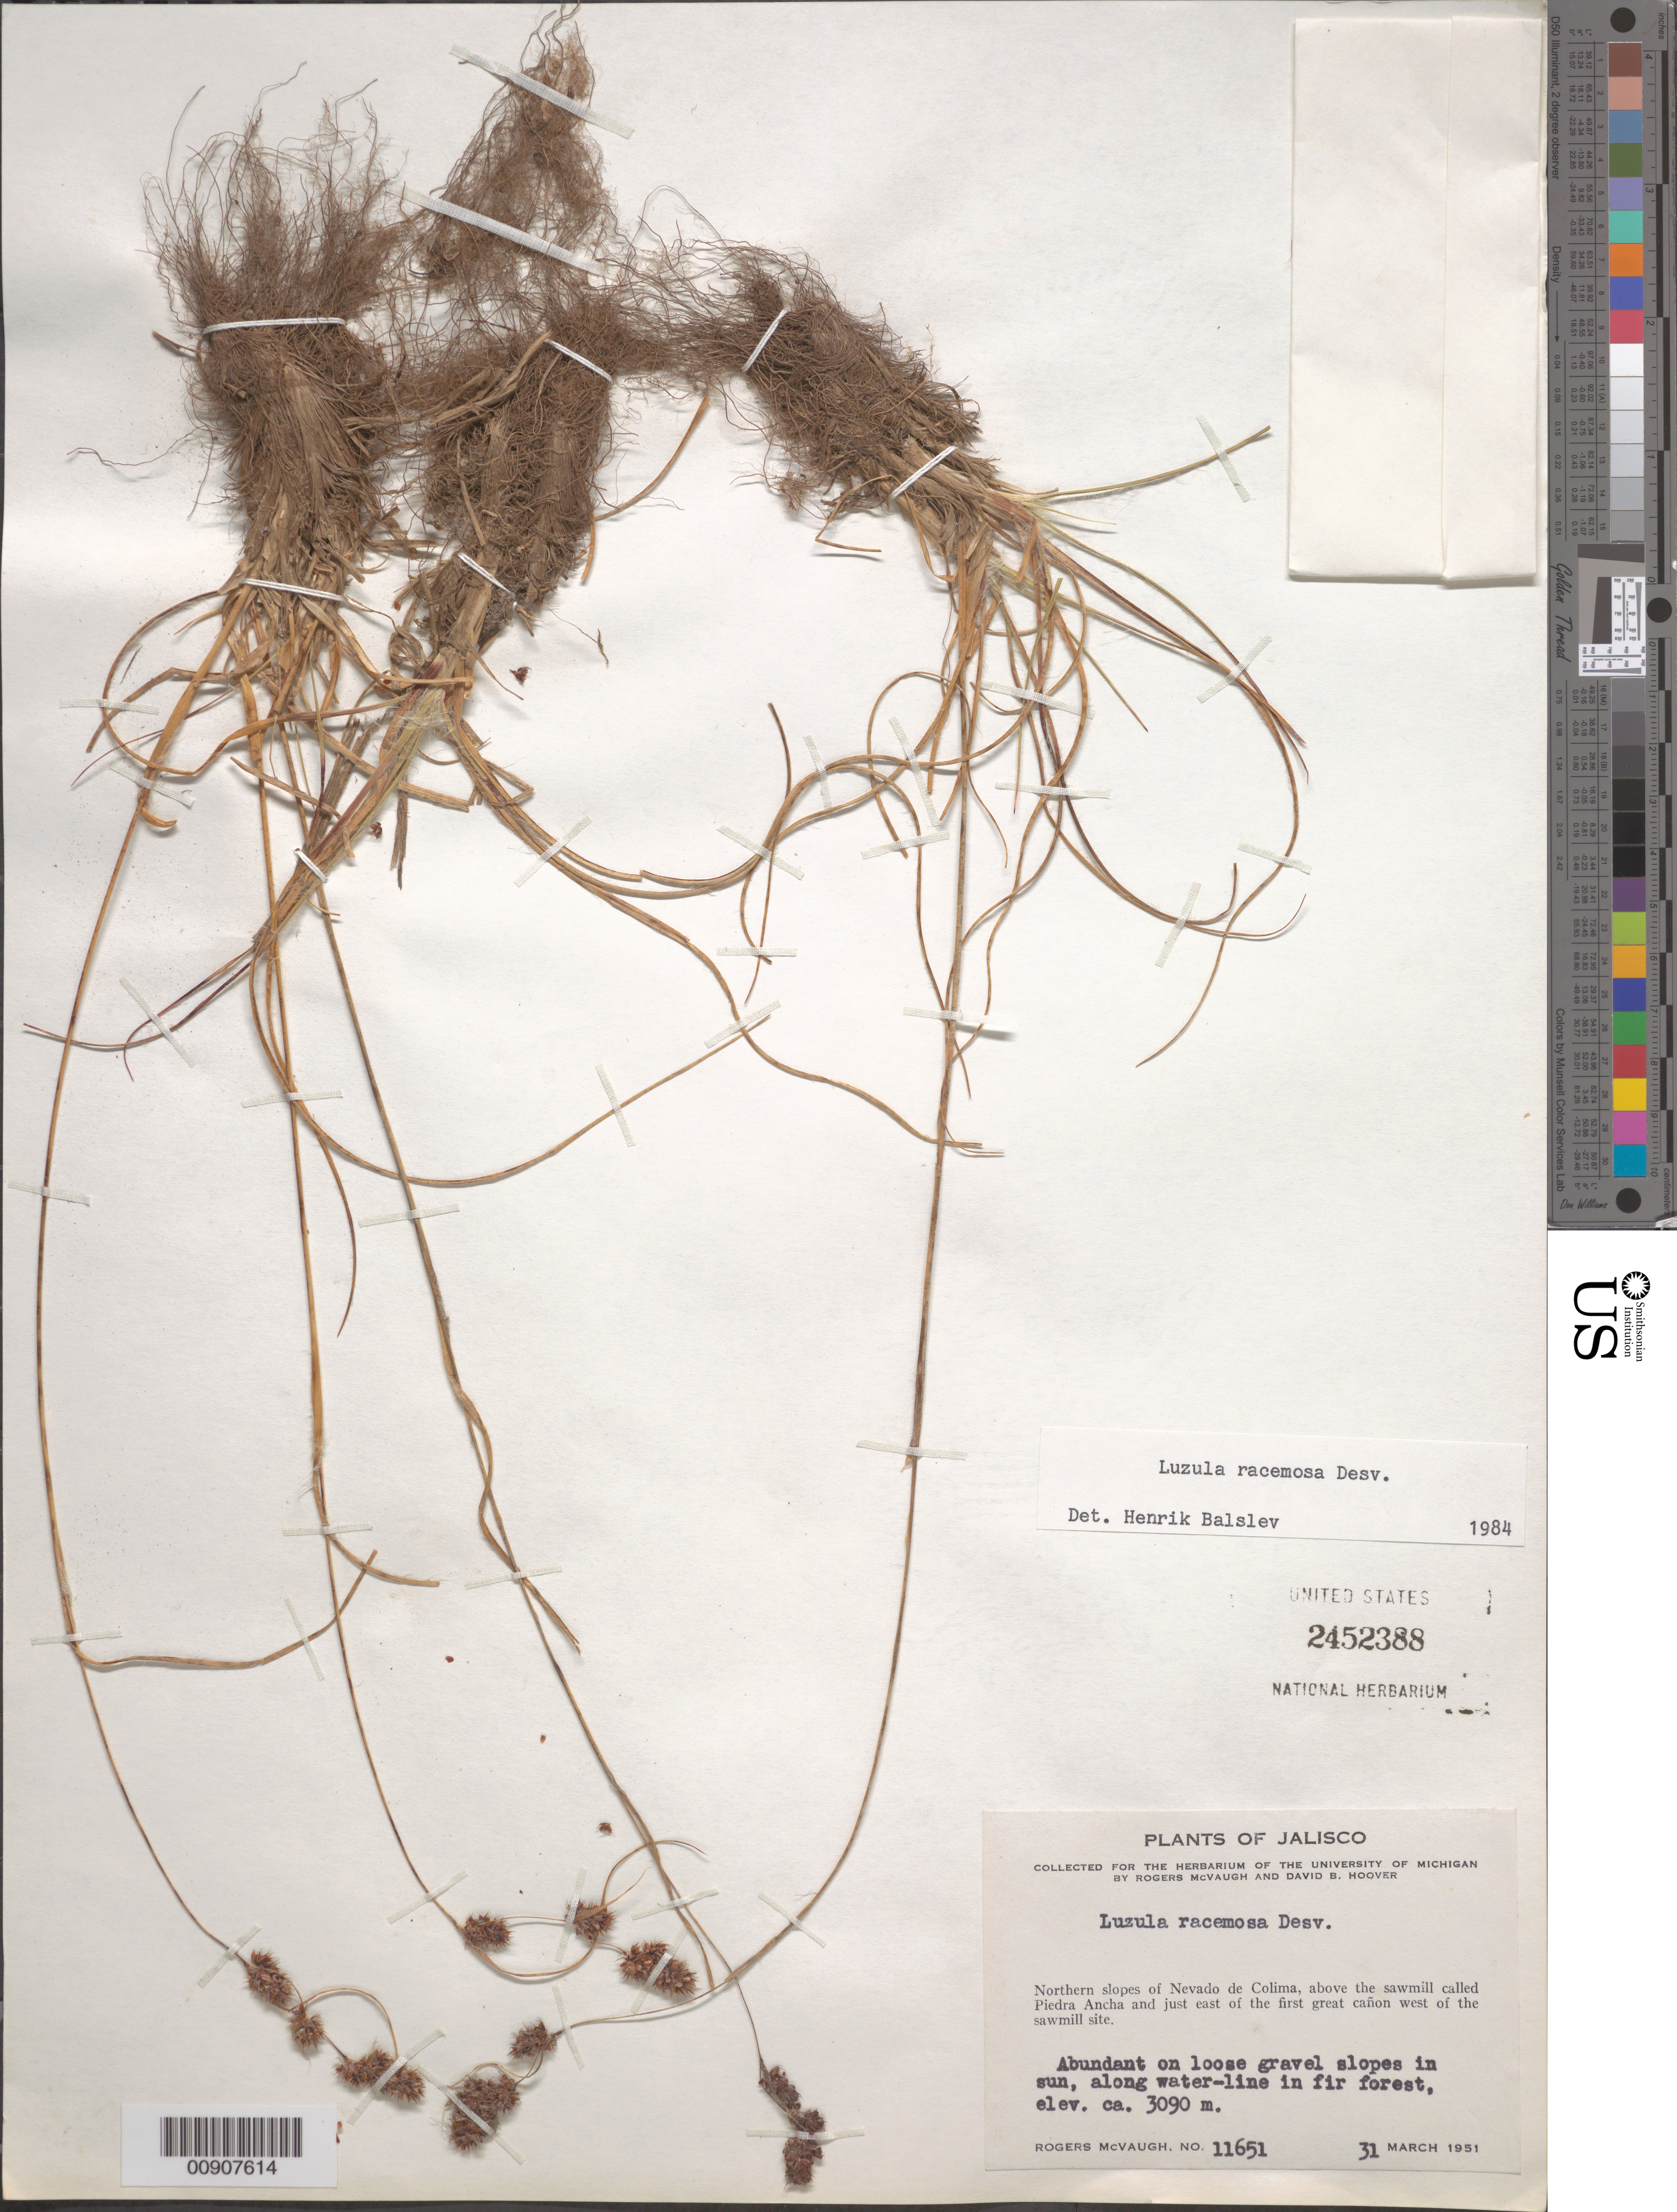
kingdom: Plantae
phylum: Tracheophyta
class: Liliopsida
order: Poales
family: Juncaceae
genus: Luzula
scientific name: Luzula racemosa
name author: Desv.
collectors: R. McVaugh & D. B. Hoover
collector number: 11651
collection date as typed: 31 Mar 1951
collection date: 1951-03-31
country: Mexico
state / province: Jalisco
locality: Jalisco: Northern slopes of Nevado de Colima, above sawmill called Piedra Ancha and just east of the first great cañon west of the sawmill site.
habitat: Abundant on loose gravel slopes in sun, along water-line in fir forest.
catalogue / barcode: US 2452388